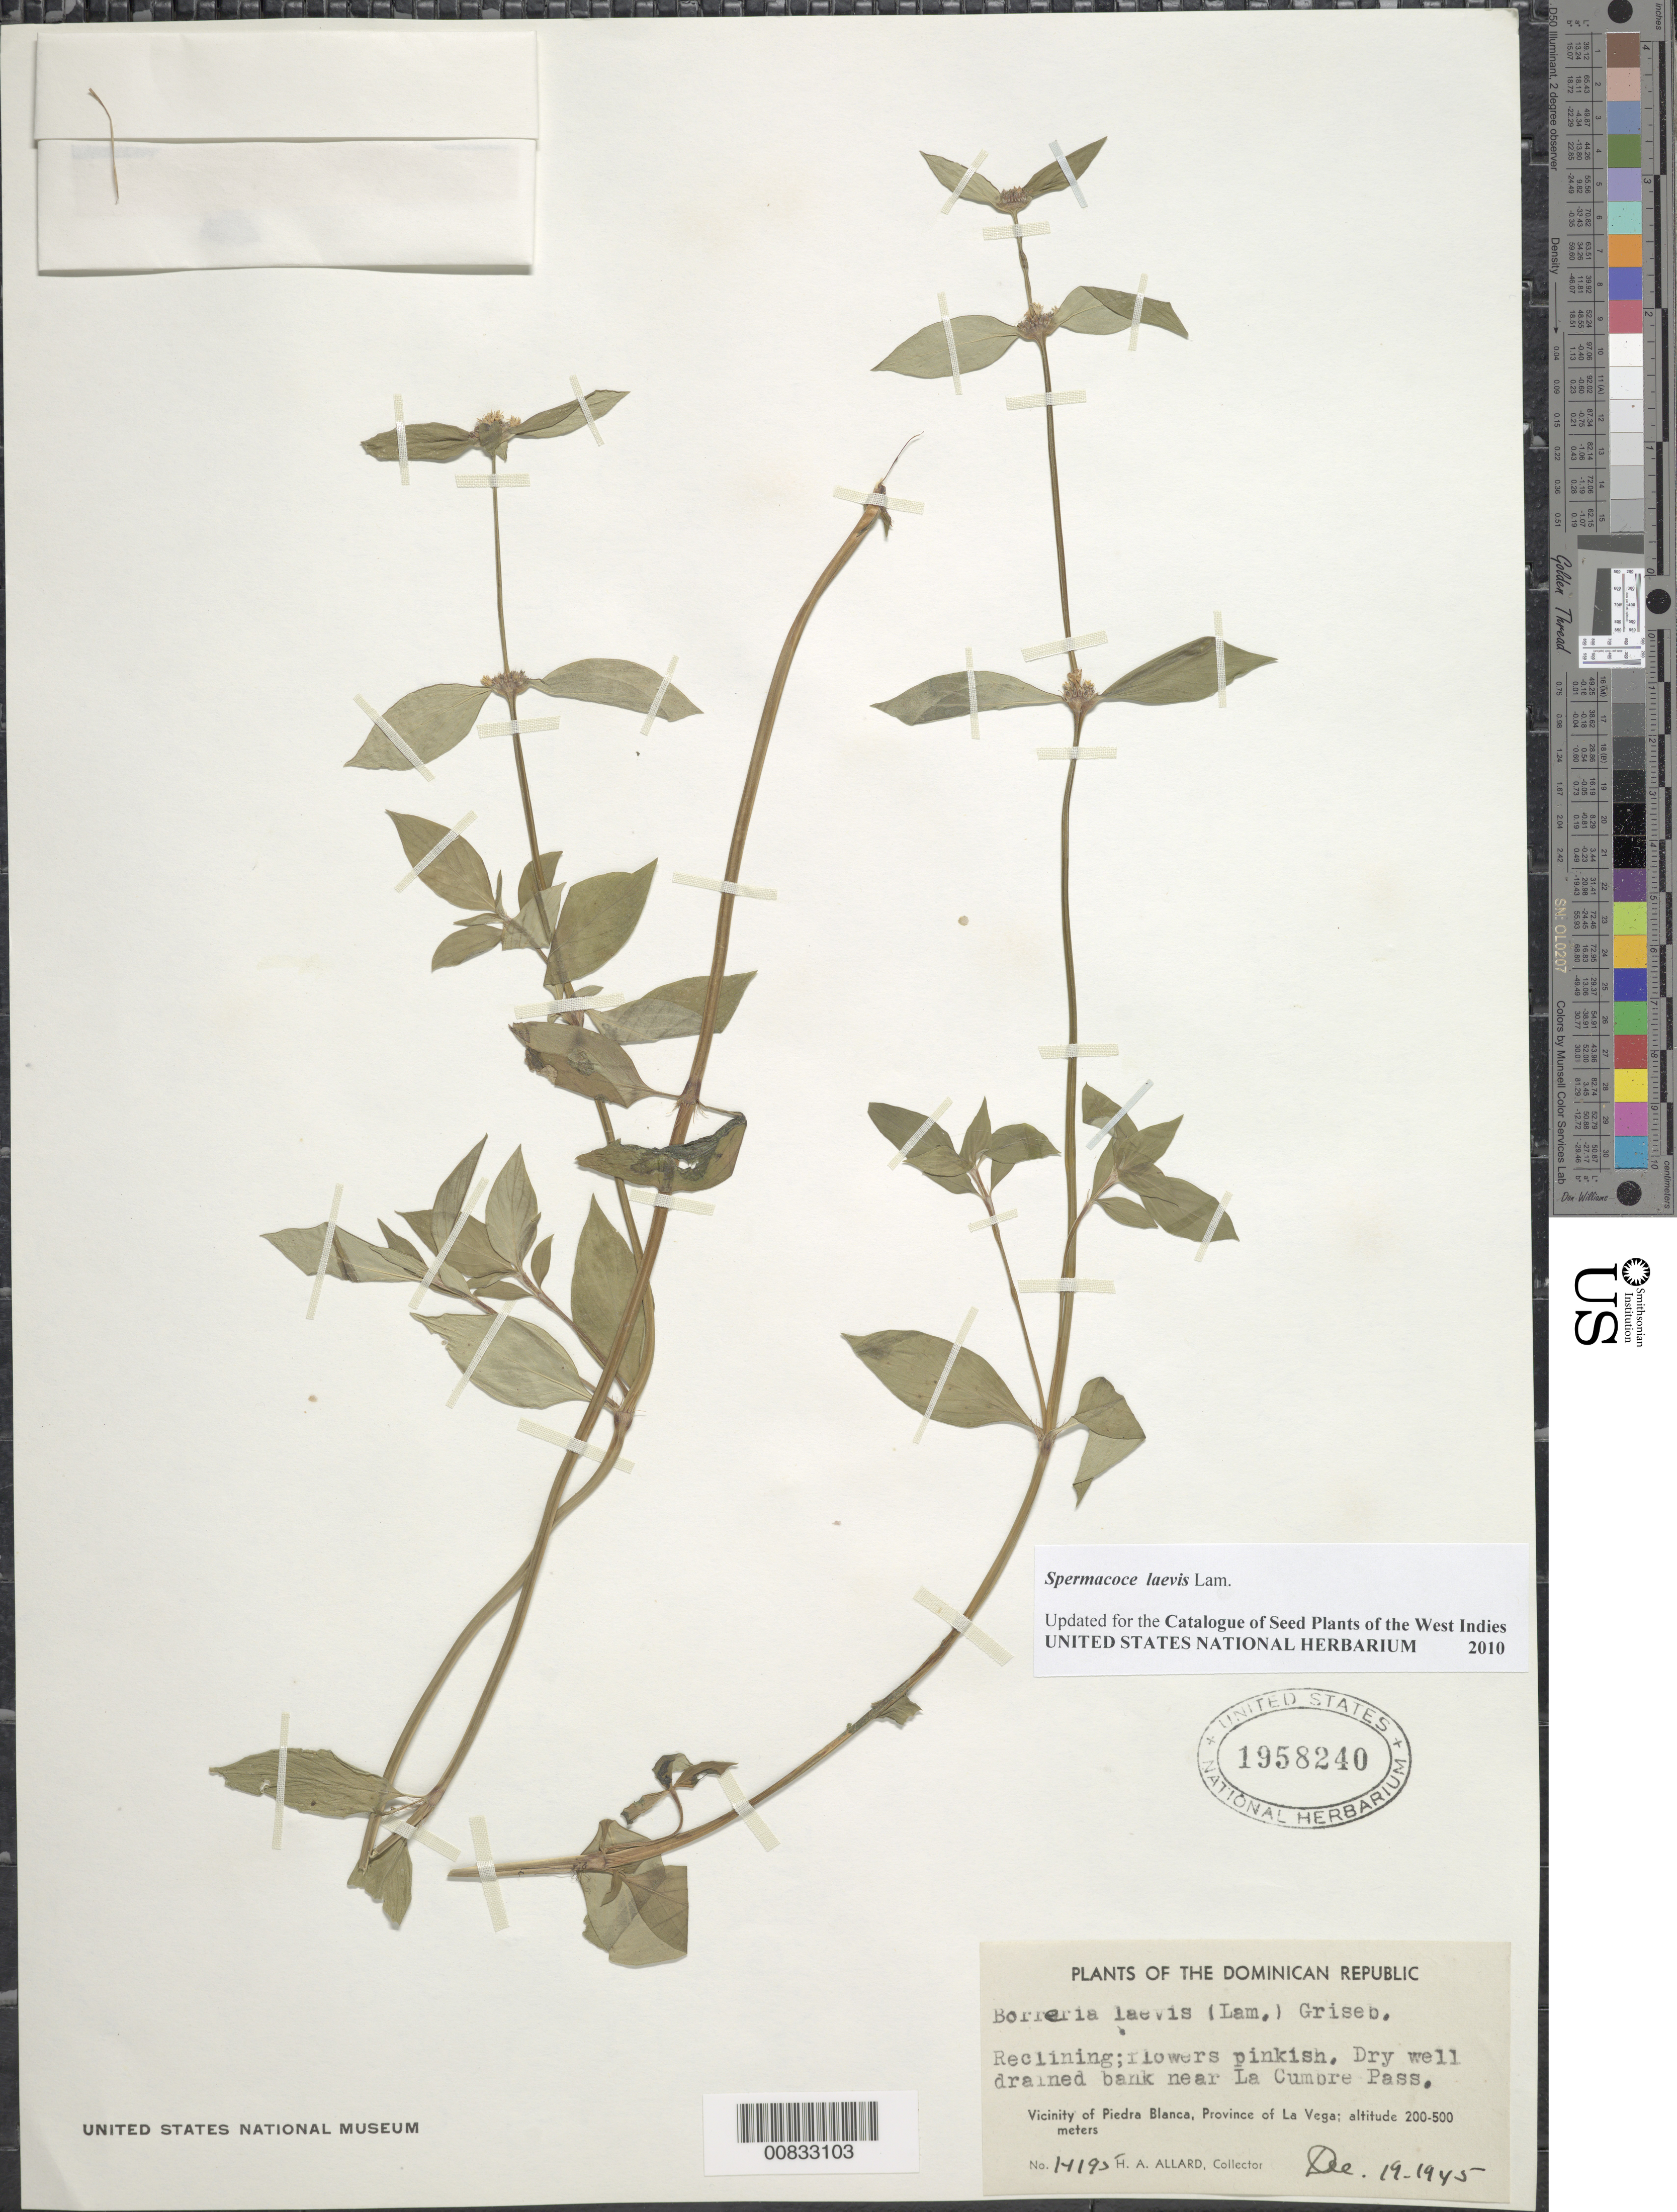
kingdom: Plantae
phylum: Tracheophyta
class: Magnoliopsida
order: Gentianales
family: Rubiaceae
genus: Spermacoce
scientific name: Spermacoce laevis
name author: Lam.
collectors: H. A. Allard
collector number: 14195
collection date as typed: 19 Dec 1945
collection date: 1945-12-19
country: Dominican Republic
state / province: La Vega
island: Hispaniola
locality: Vicinity of Piedra Blanca, near La Cumbre Pass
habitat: Dry well drained bank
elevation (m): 200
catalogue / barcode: US 1958240